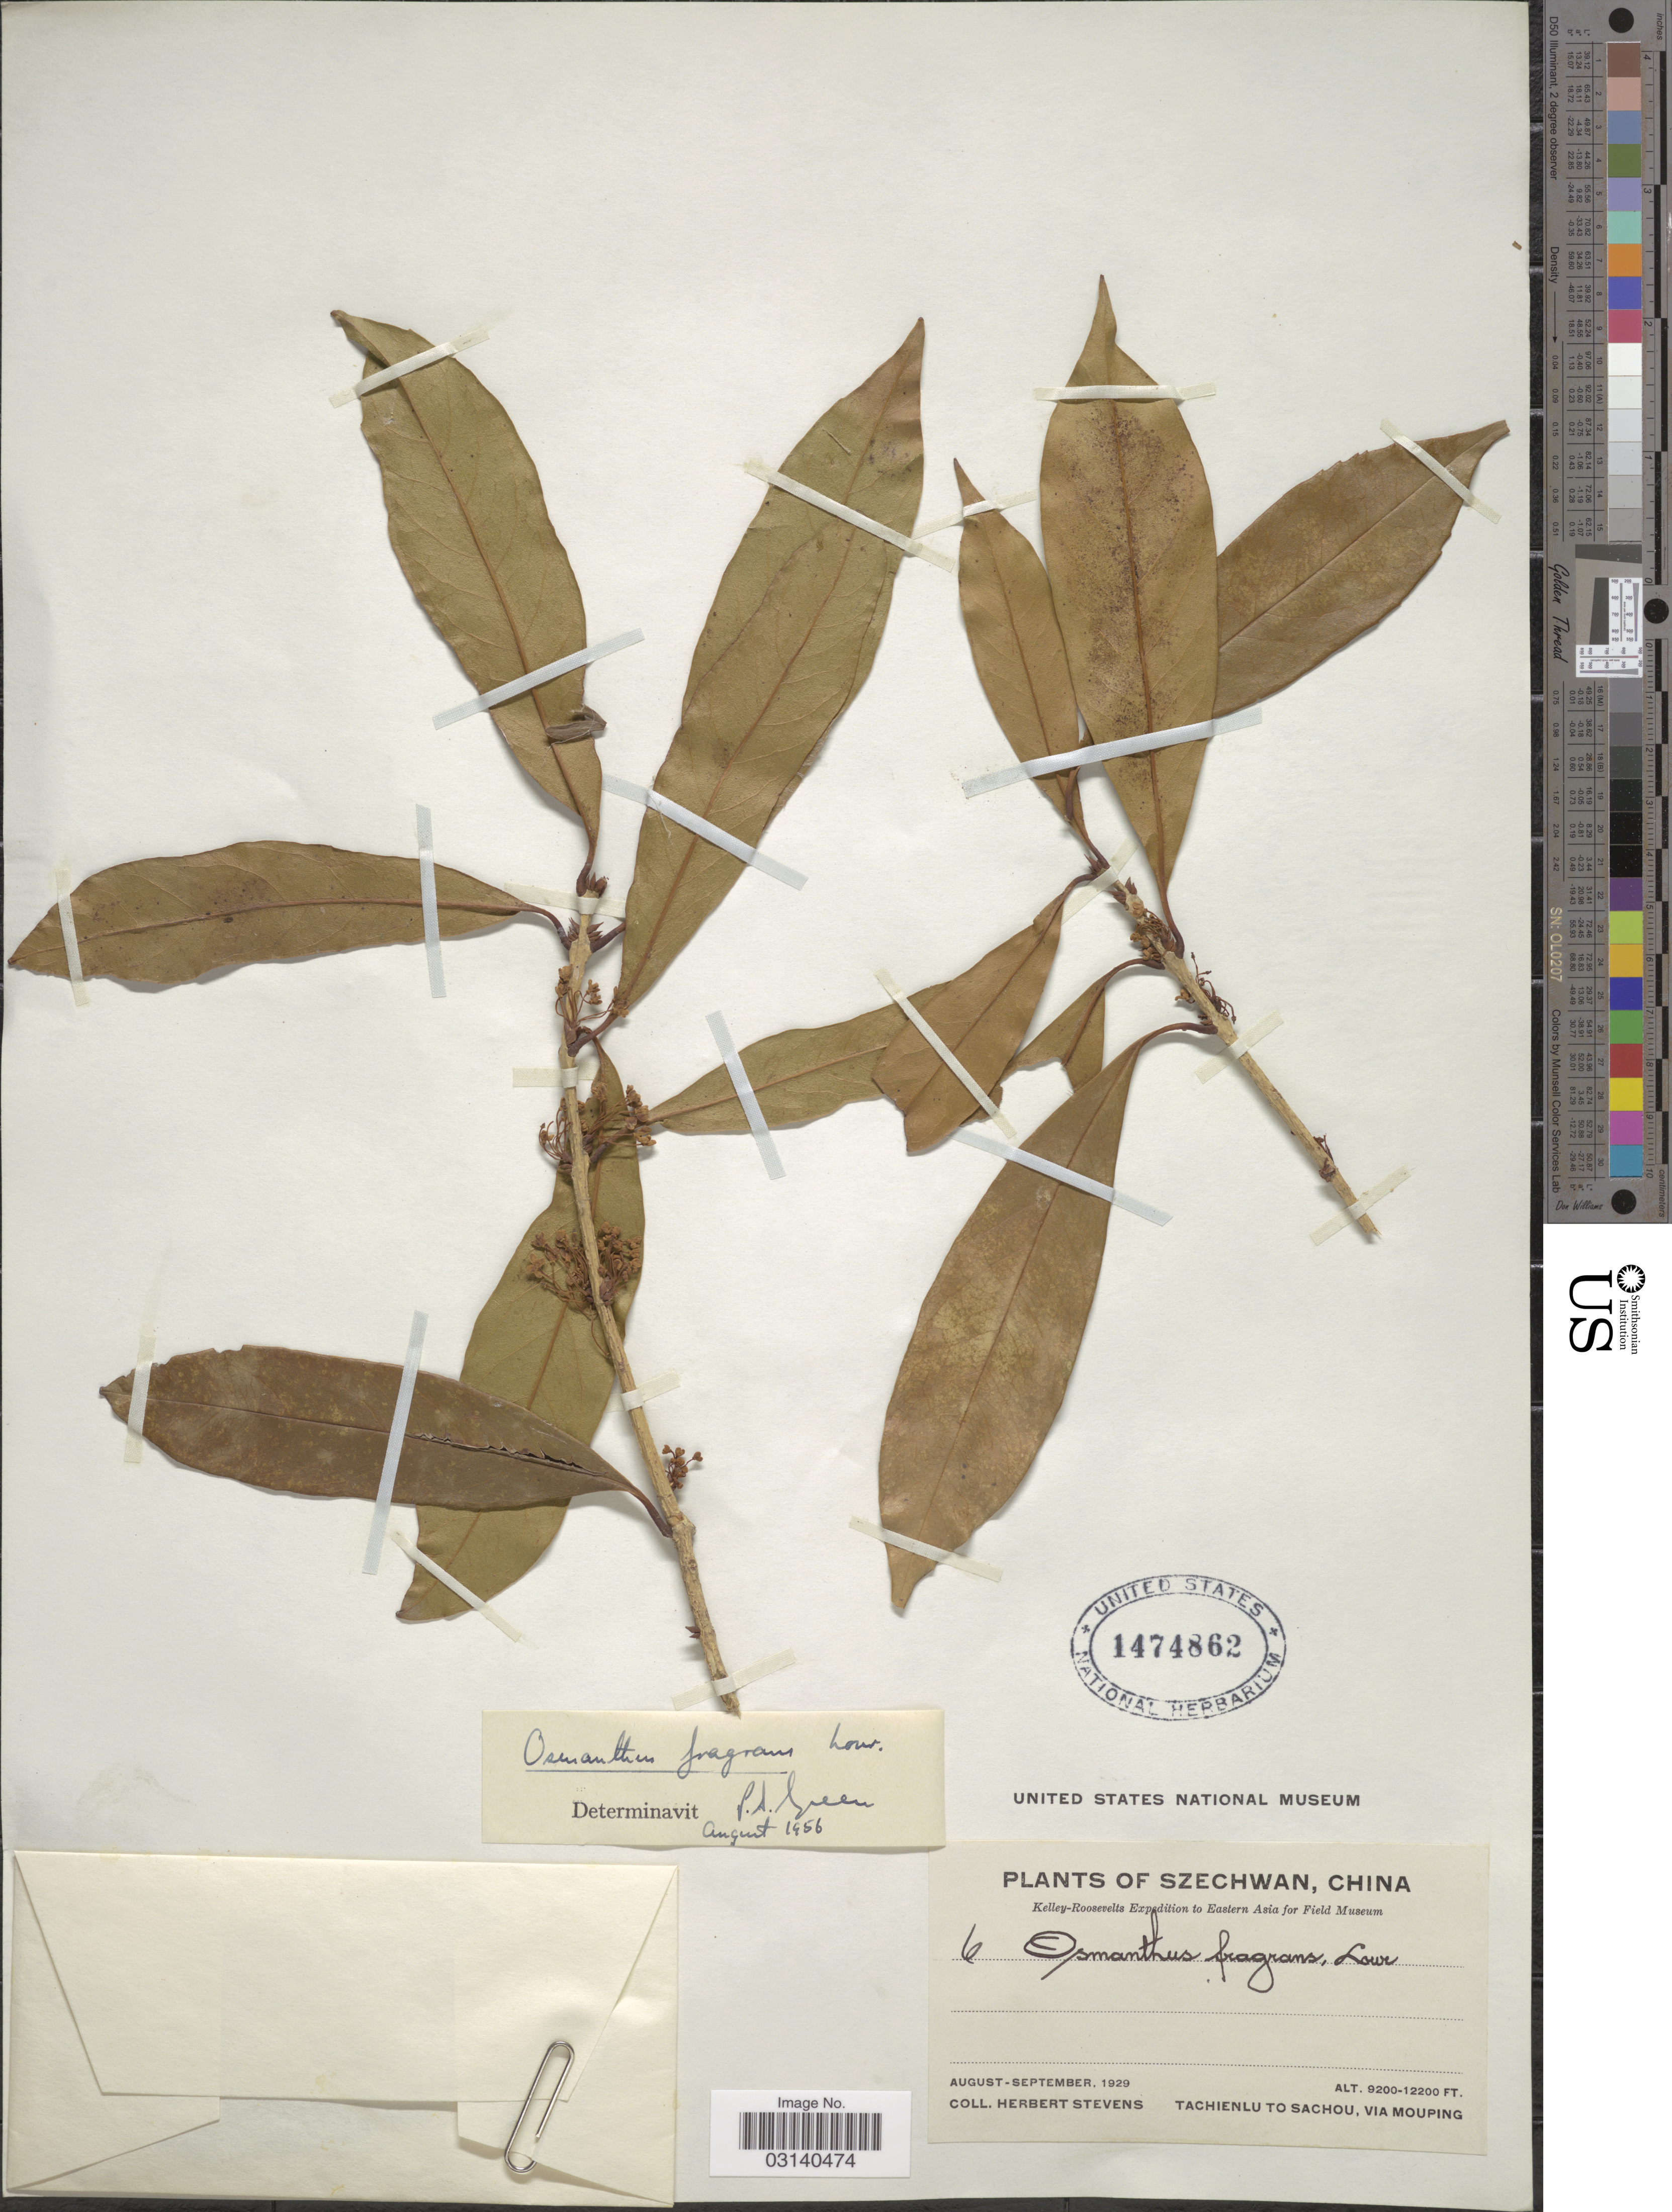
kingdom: Plantae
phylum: Tracheophyta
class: Magnoliopsida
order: Lamiales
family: Oleaceae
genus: Osmanthus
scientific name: Osmanthus fragrans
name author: Lour.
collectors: H. Stevens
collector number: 6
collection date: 1929-08/1929-09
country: China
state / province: Sichuan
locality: Szechwan, Tachienlu to Sachou, via Mouping.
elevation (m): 2804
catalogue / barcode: US 1474862